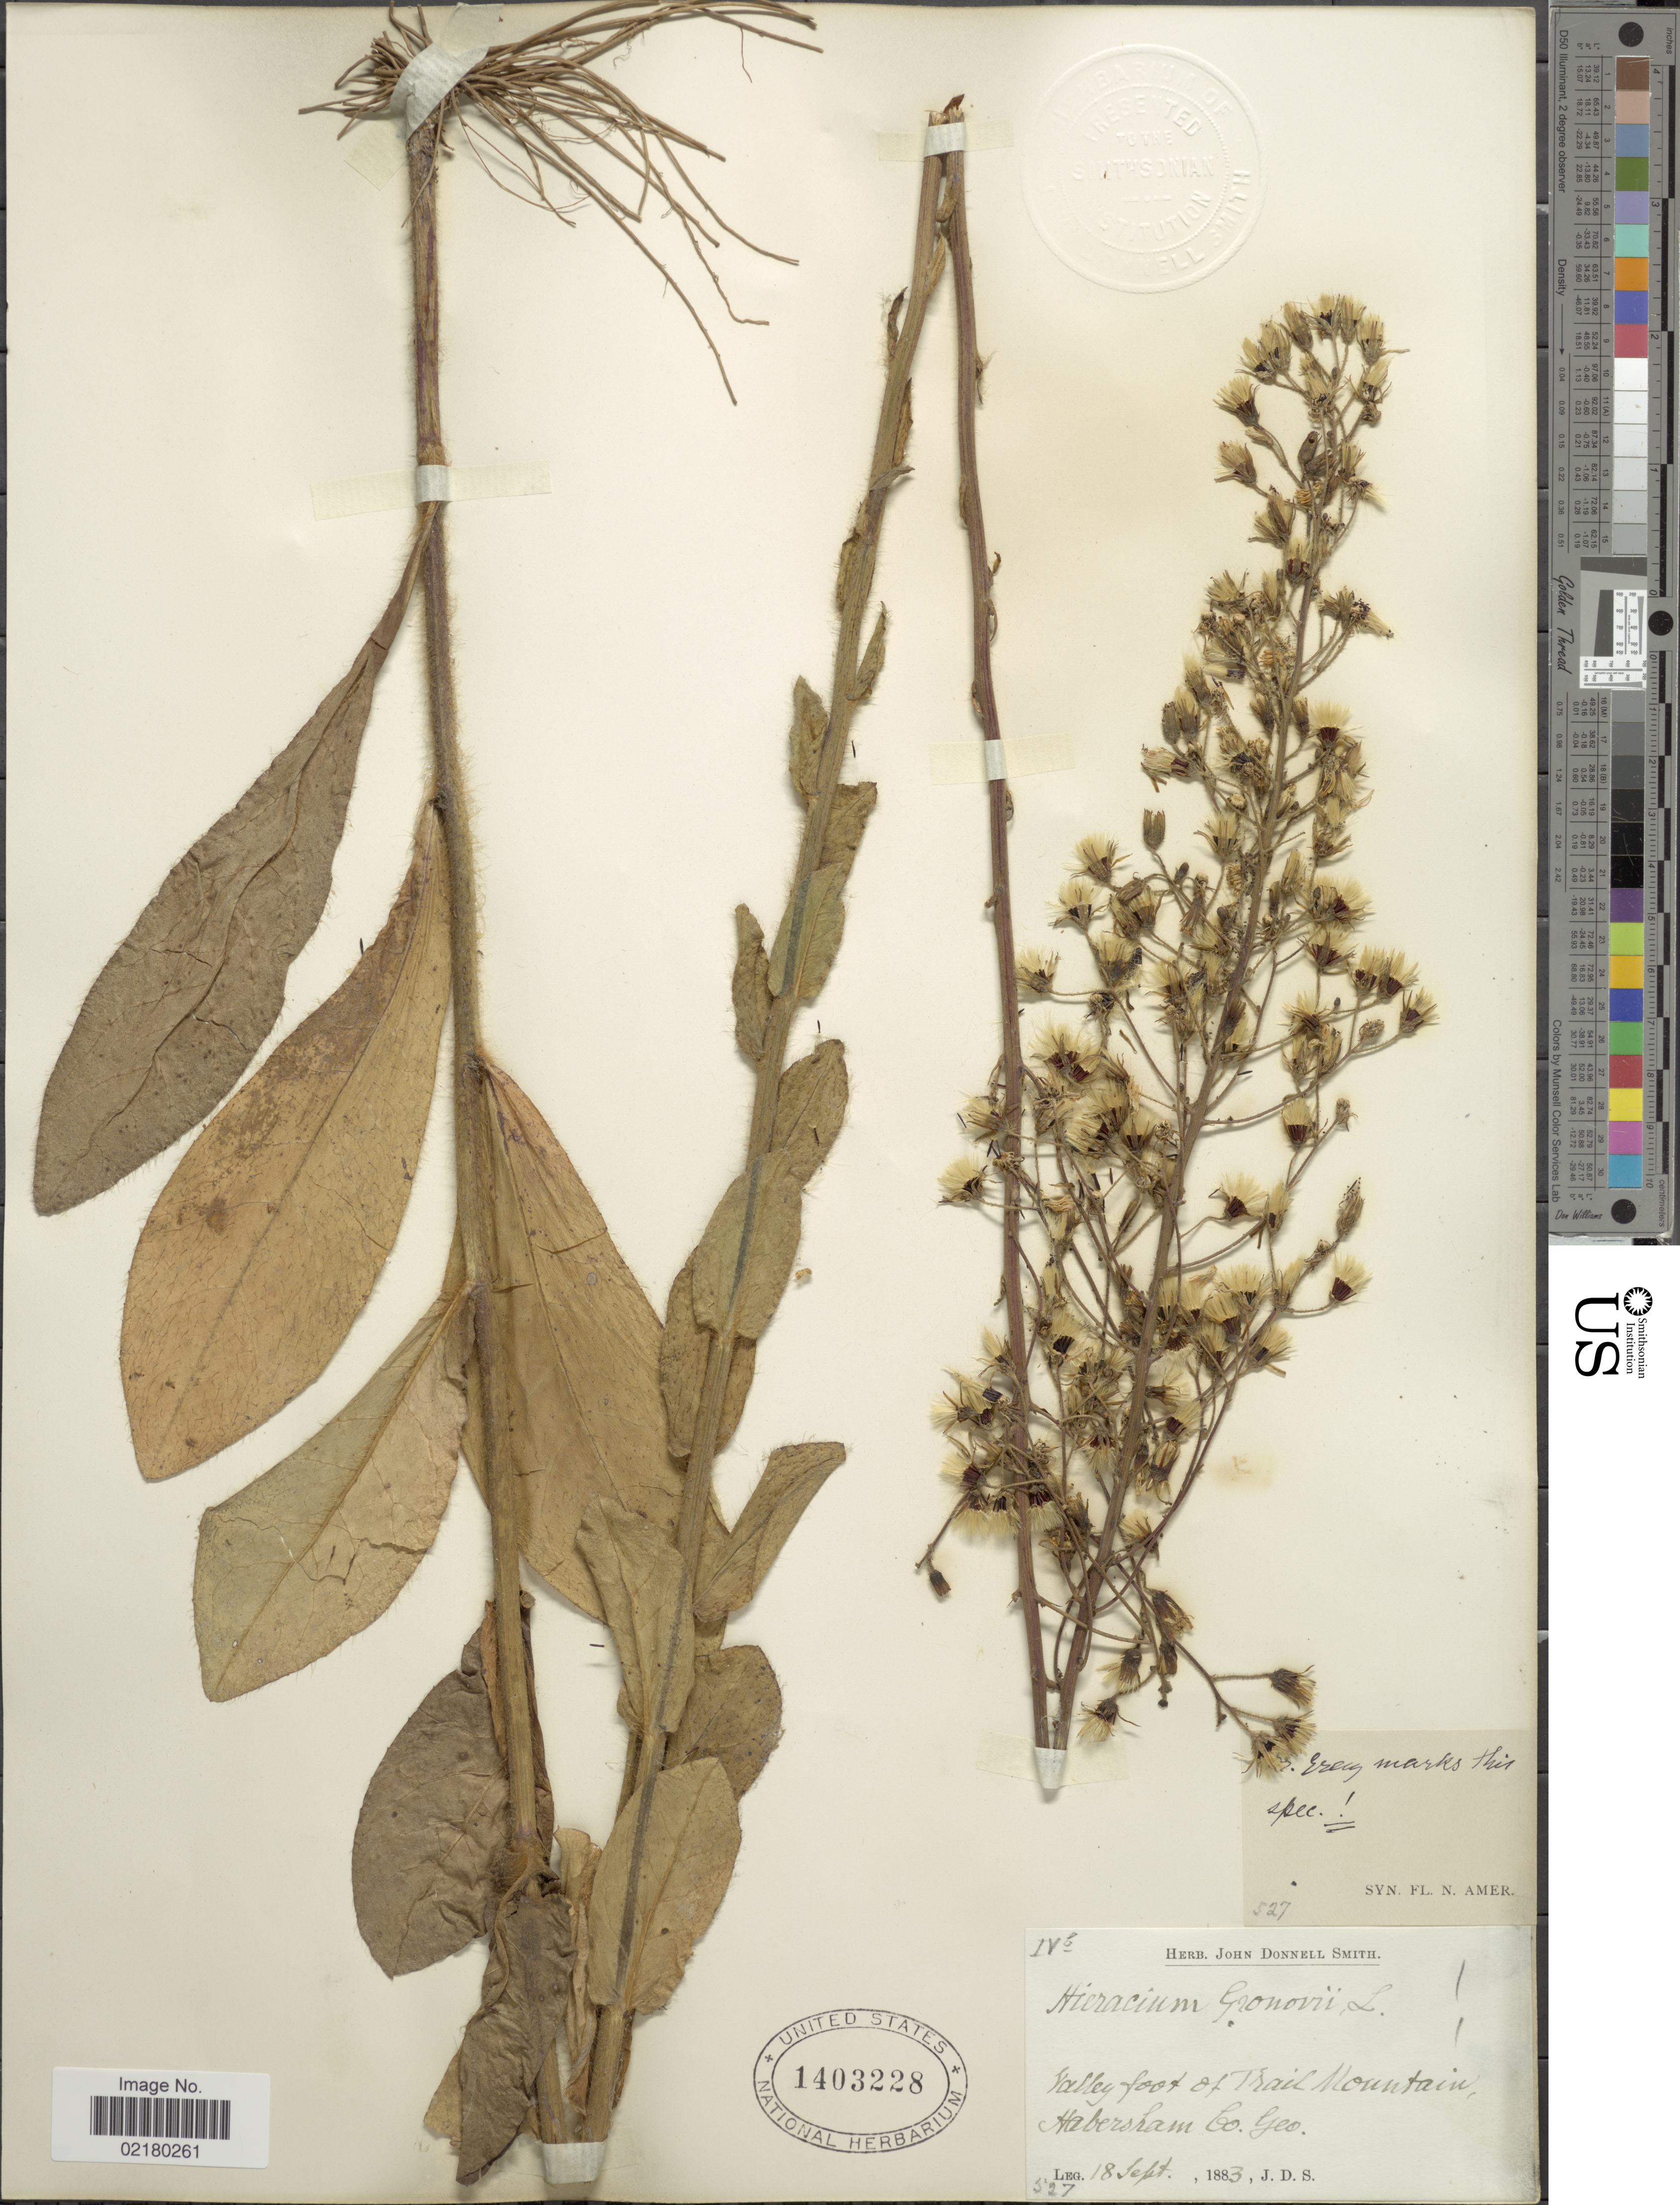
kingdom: Plantae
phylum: Tracheophyta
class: Magnoliopsida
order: Asterales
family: Asteraceae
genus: Hieracium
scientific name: Hieracium gronovii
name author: L.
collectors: J. Donnell Smith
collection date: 1883-09-18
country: United States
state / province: South Carolina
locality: Valley foot of Trail Mountain, Habersham Co.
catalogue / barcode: US 1403228